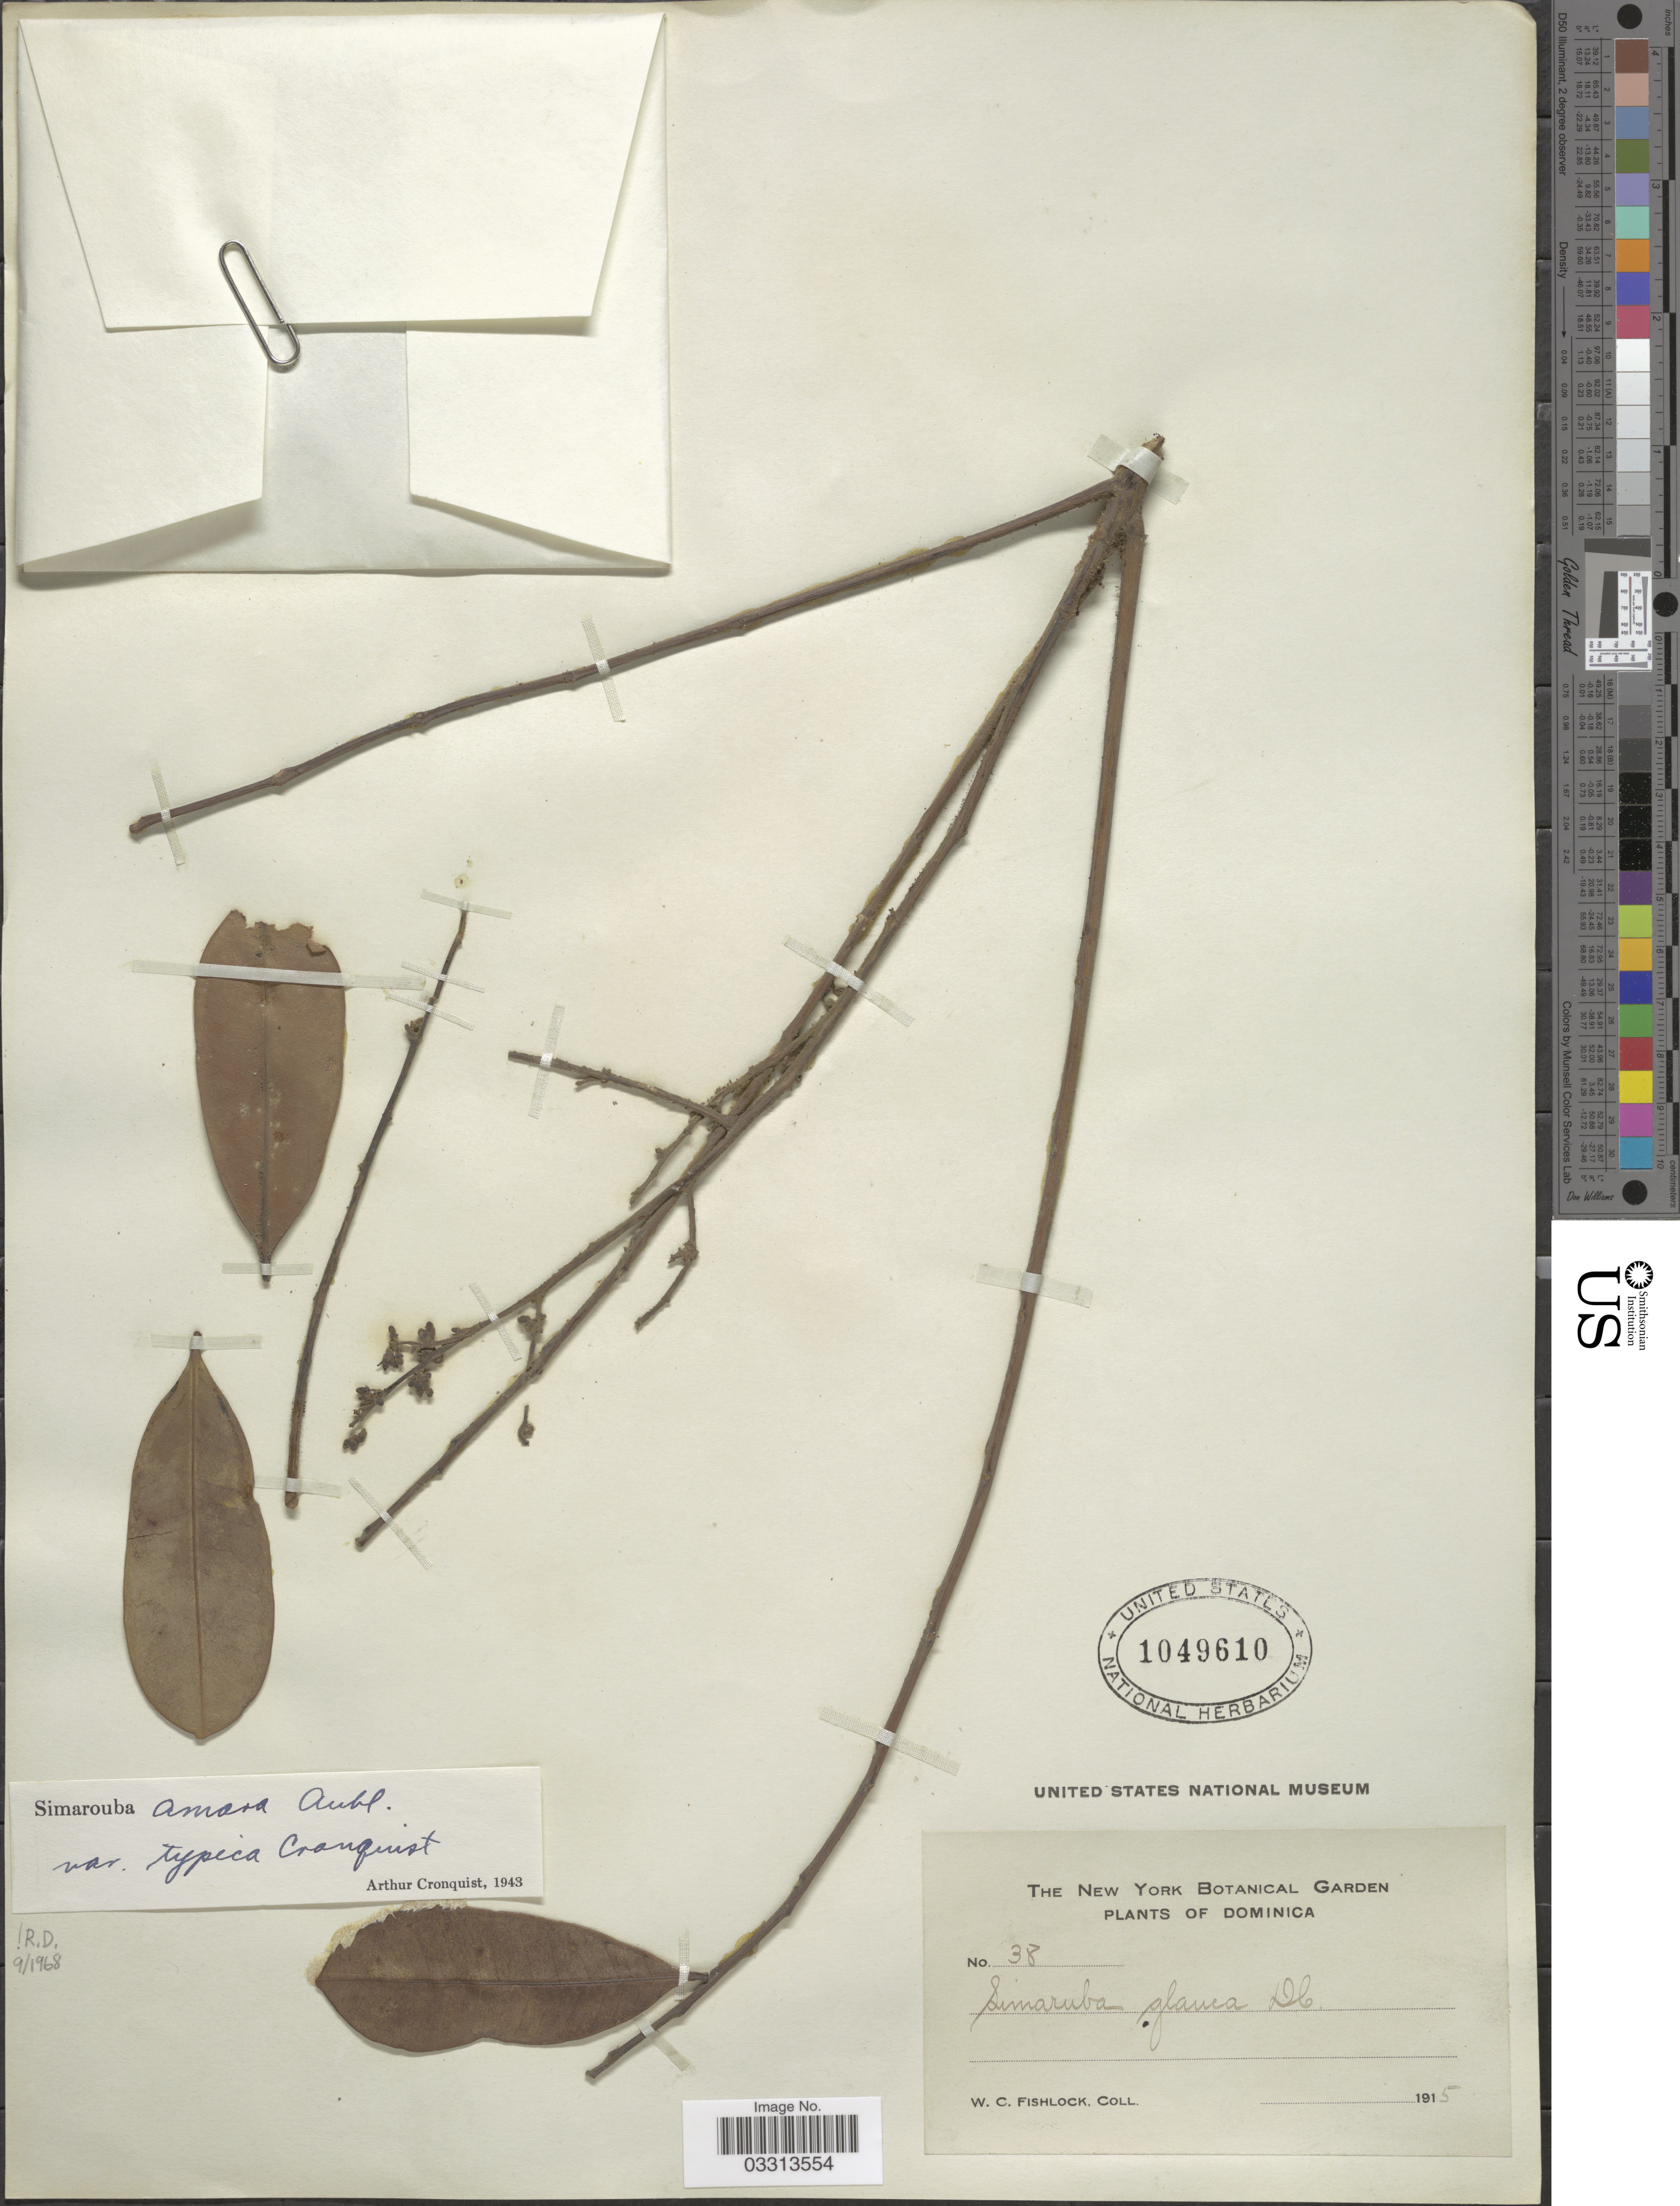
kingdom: Plantae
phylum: Tracheophyta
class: Magnoliopsida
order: Sapindales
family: Simaroubaceae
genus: Simarouba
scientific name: Simarouba amara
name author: Aubl.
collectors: W. Fishlock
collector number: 38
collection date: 1915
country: Dominica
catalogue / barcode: US 1049610